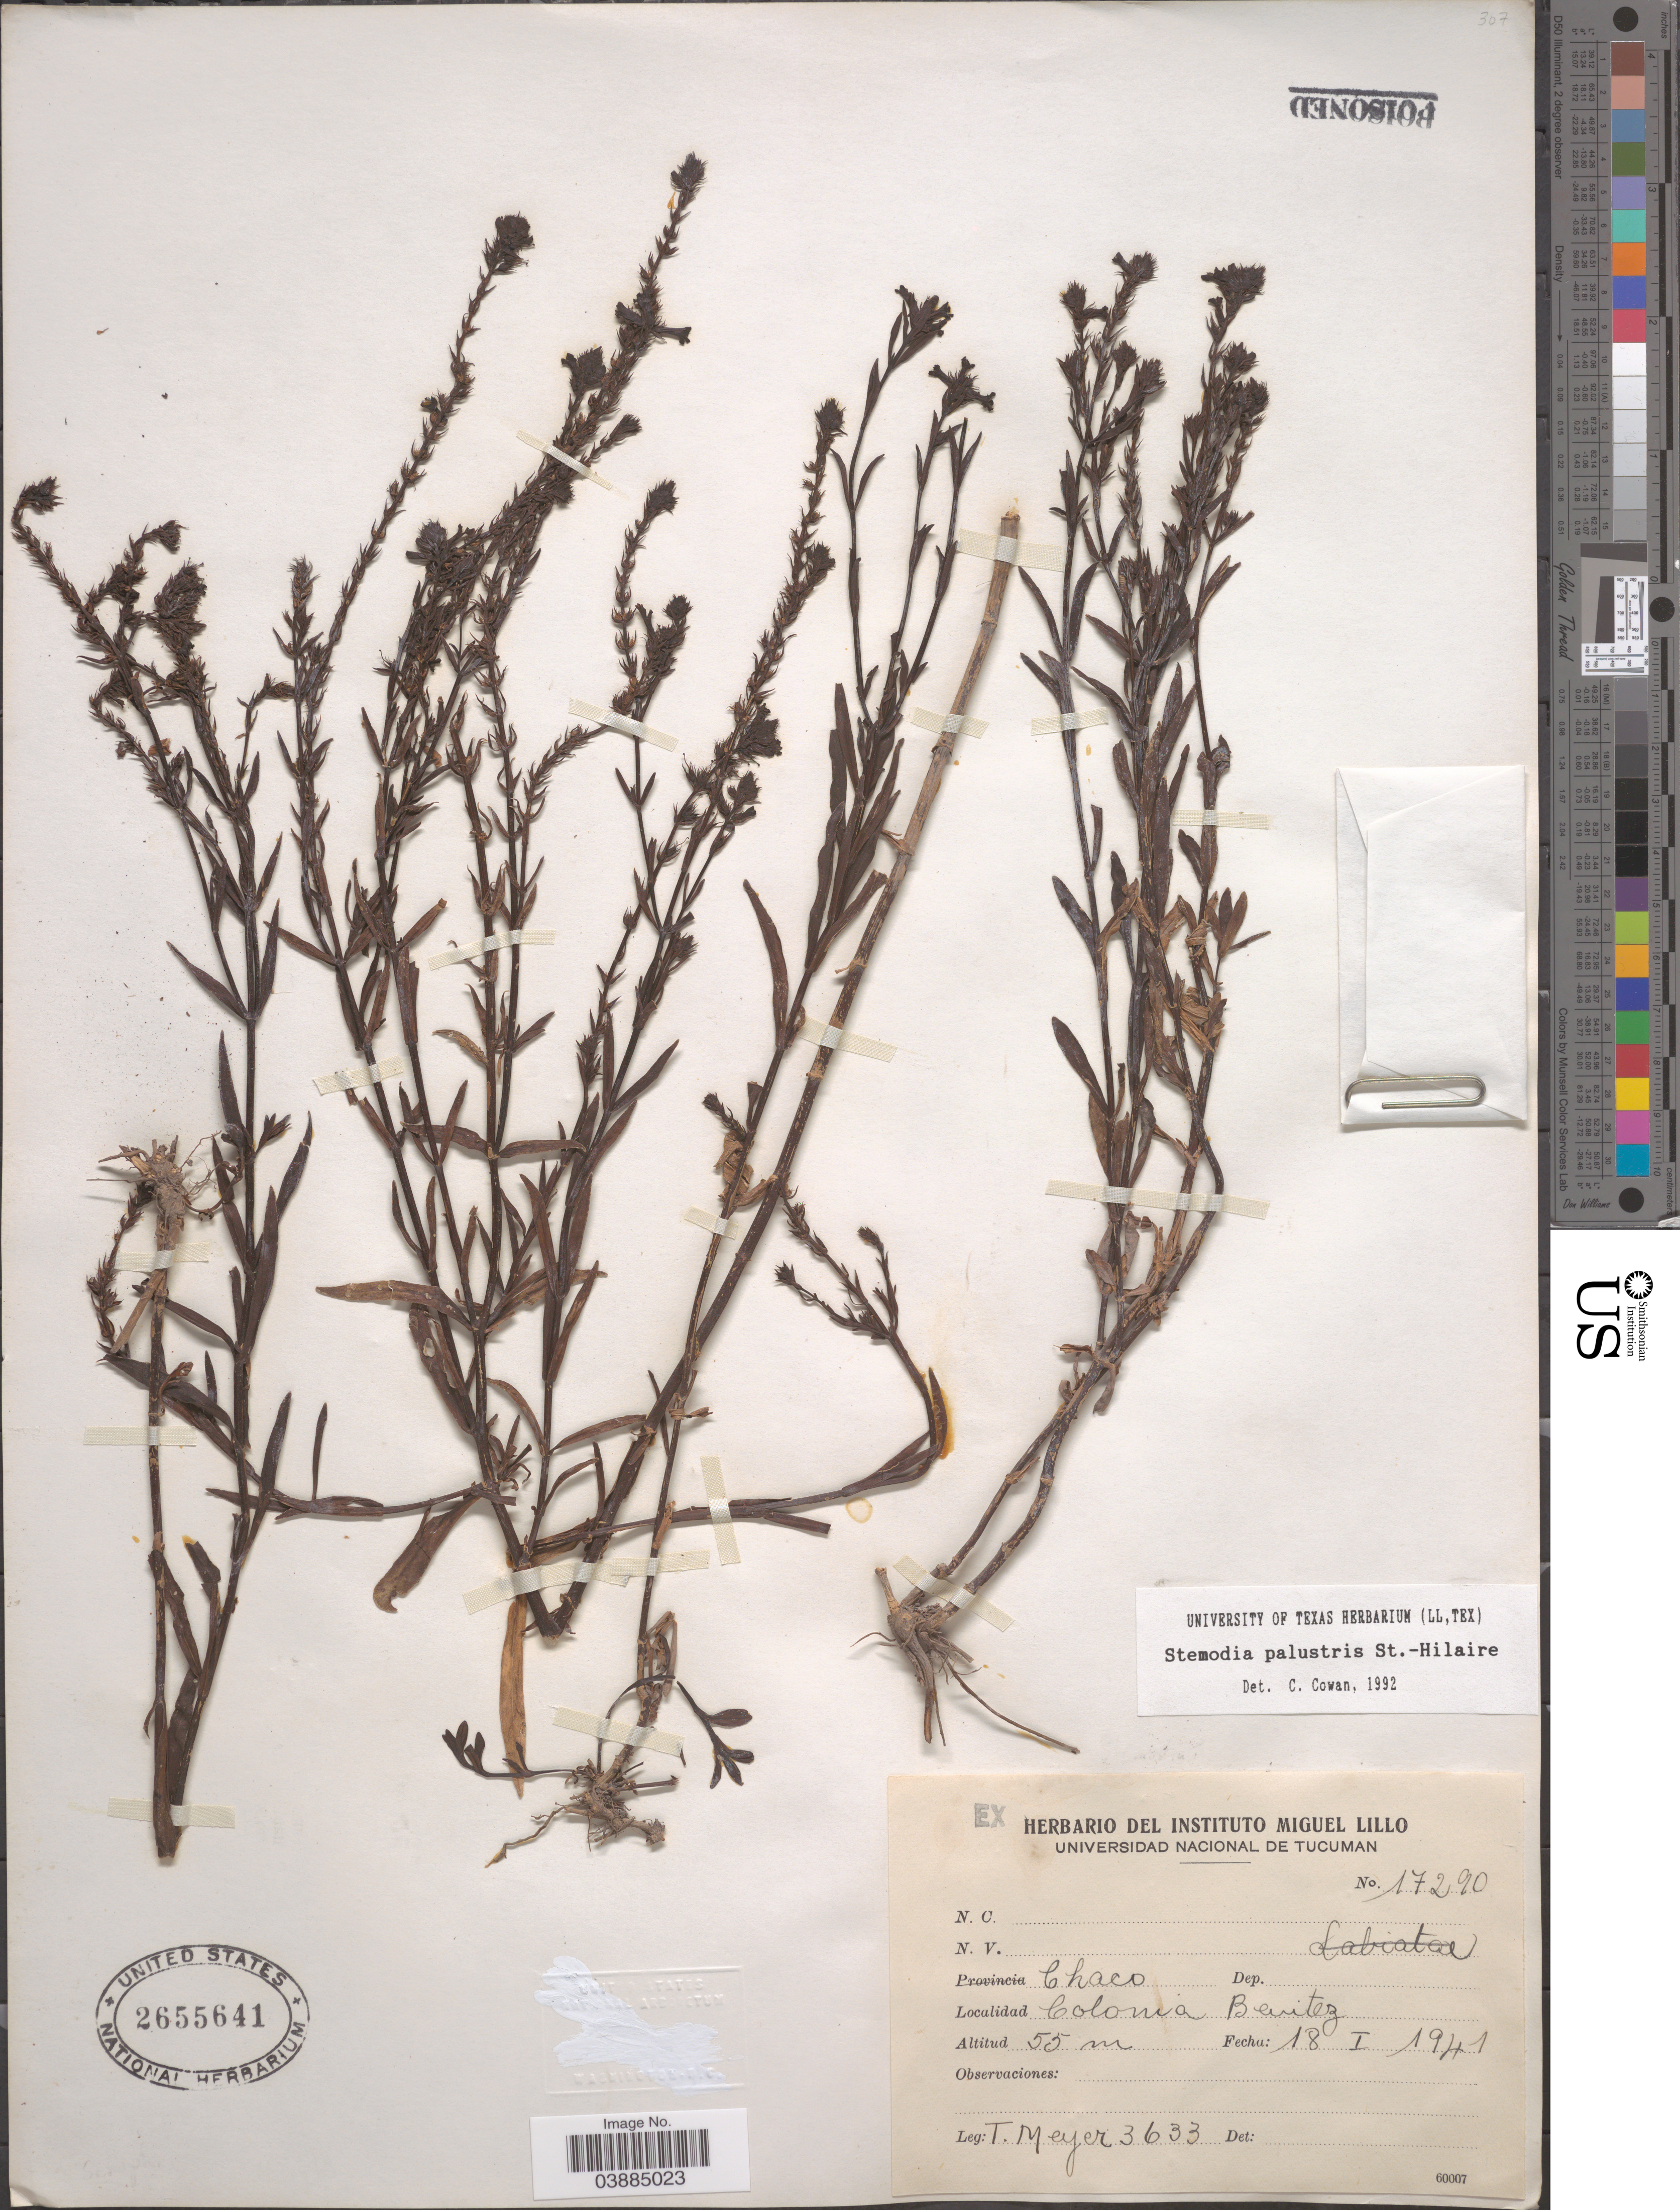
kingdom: Plantae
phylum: Tracheophyta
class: Magnoliopsida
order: Lamiales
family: Plantaginaceae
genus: Stemodia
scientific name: Stemodia palustris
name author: A. St.-Hil.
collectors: T. Meyer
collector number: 3633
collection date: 1941-01-18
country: Argentina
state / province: Chaco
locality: Colonia Benitez.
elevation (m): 55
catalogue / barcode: US 2655641